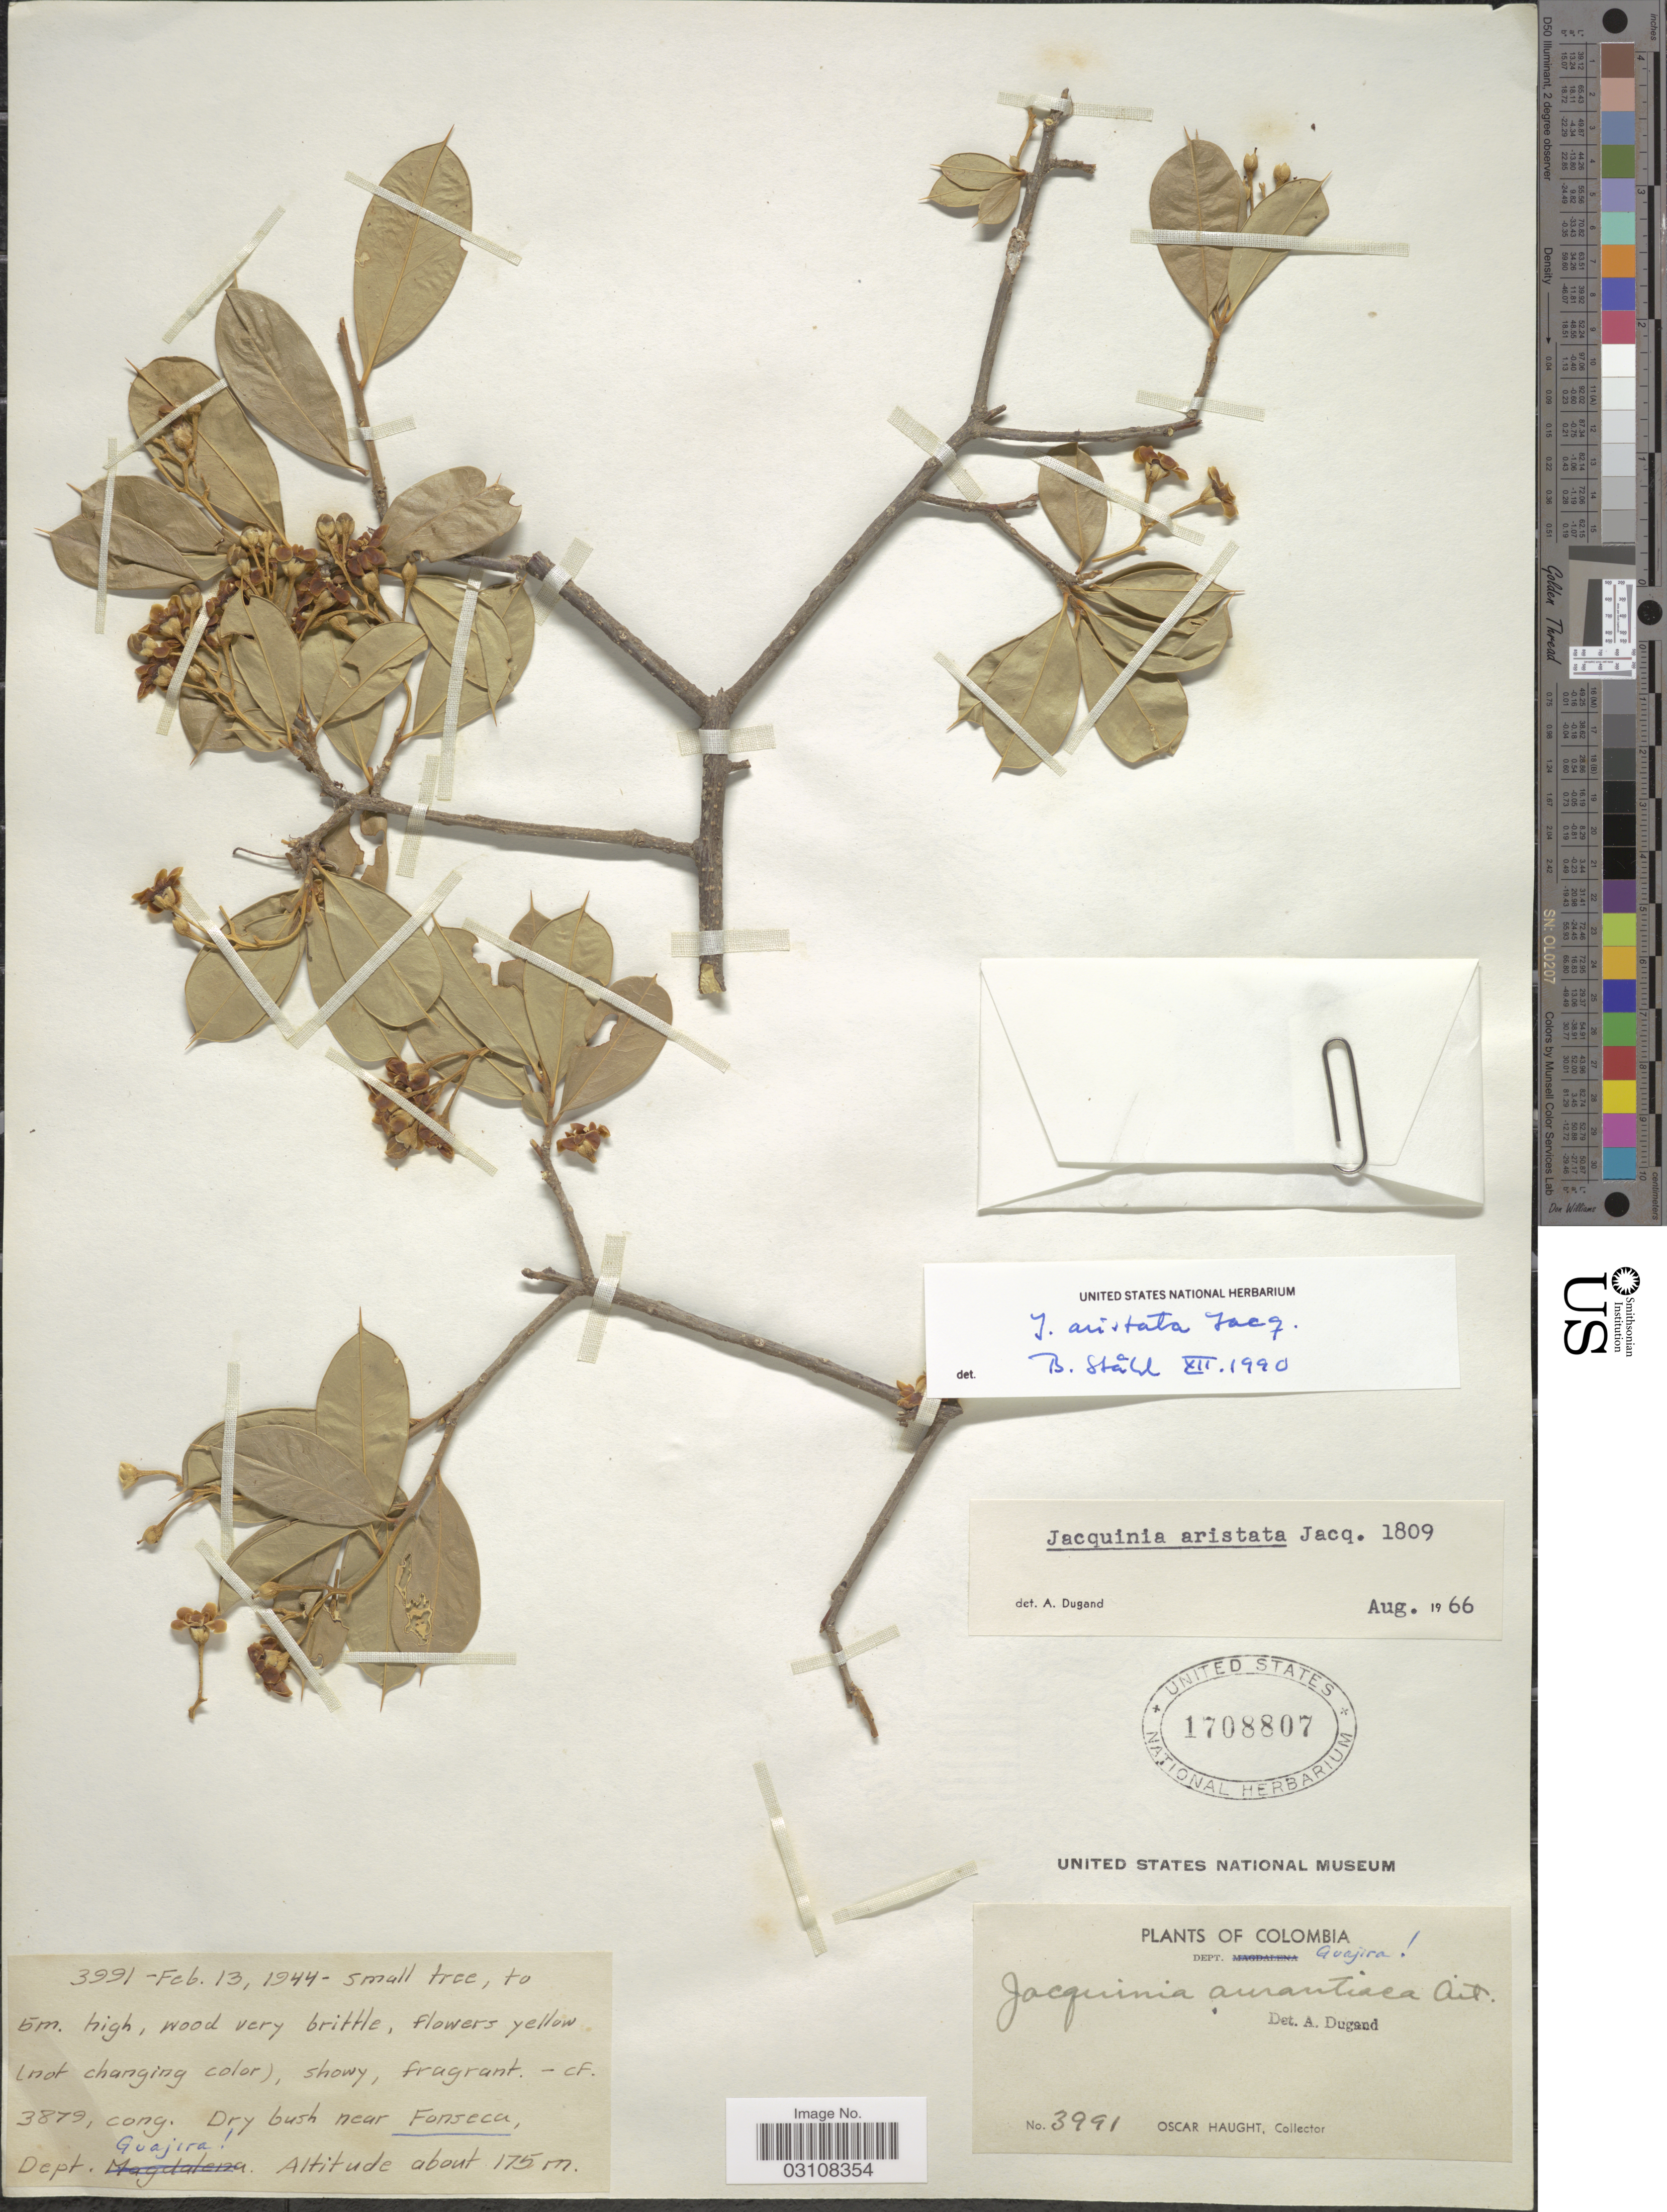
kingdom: Plantae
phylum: Tracheophyta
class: Magnoliopsida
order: Ericales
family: Primulaceae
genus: Bonellia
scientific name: Bonellia frutescens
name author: (Mill.) B. Ståhl & Källersjö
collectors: O. Haught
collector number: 3991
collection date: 1944-02-13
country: Colombia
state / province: La Guajira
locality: Dept. Guajira. Dry bush near Fonseca.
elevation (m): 175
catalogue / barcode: US 1708807